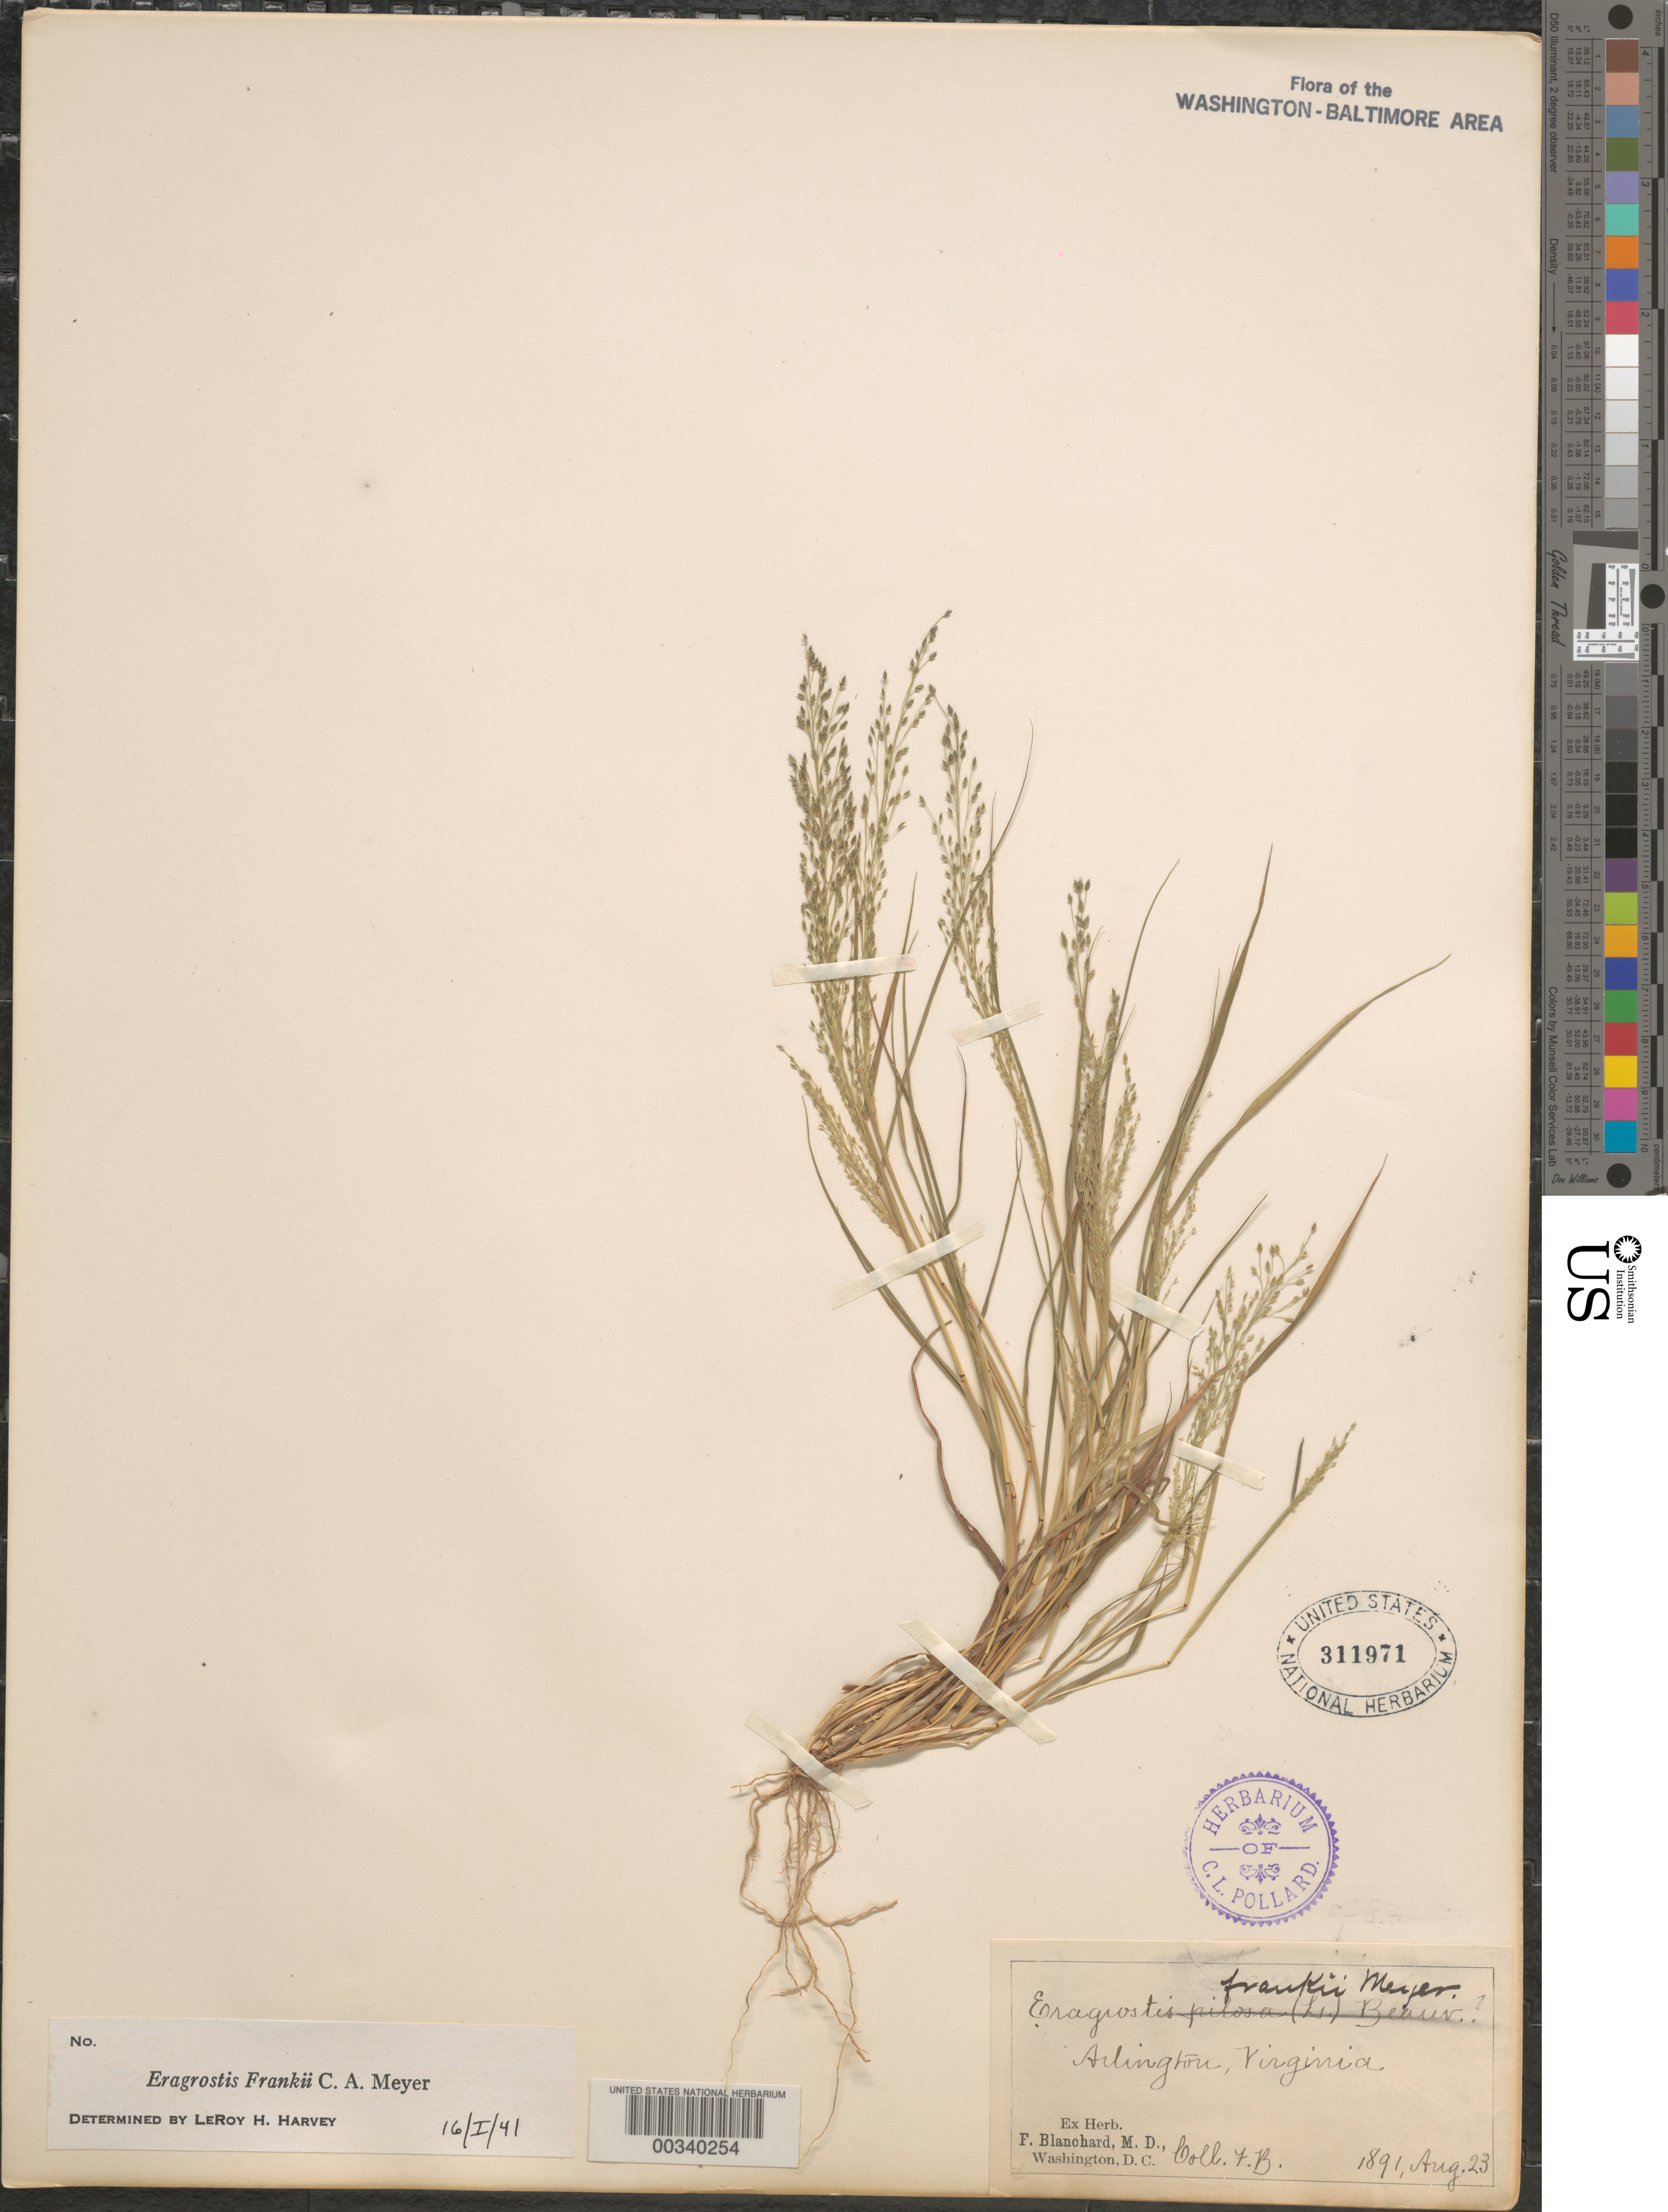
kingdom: Plantae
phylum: Tracheophyta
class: Liliopsida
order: Poales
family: Poaceae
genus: Eragrostis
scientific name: Eragrostis frankii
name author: C.A. Mey. ex Steud.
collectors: F. Blanchard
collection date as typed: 23 Aug 1891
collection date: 1891-08-23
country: United States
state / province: Virginia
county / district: Arlington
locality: Arlington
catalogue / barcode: US 311971